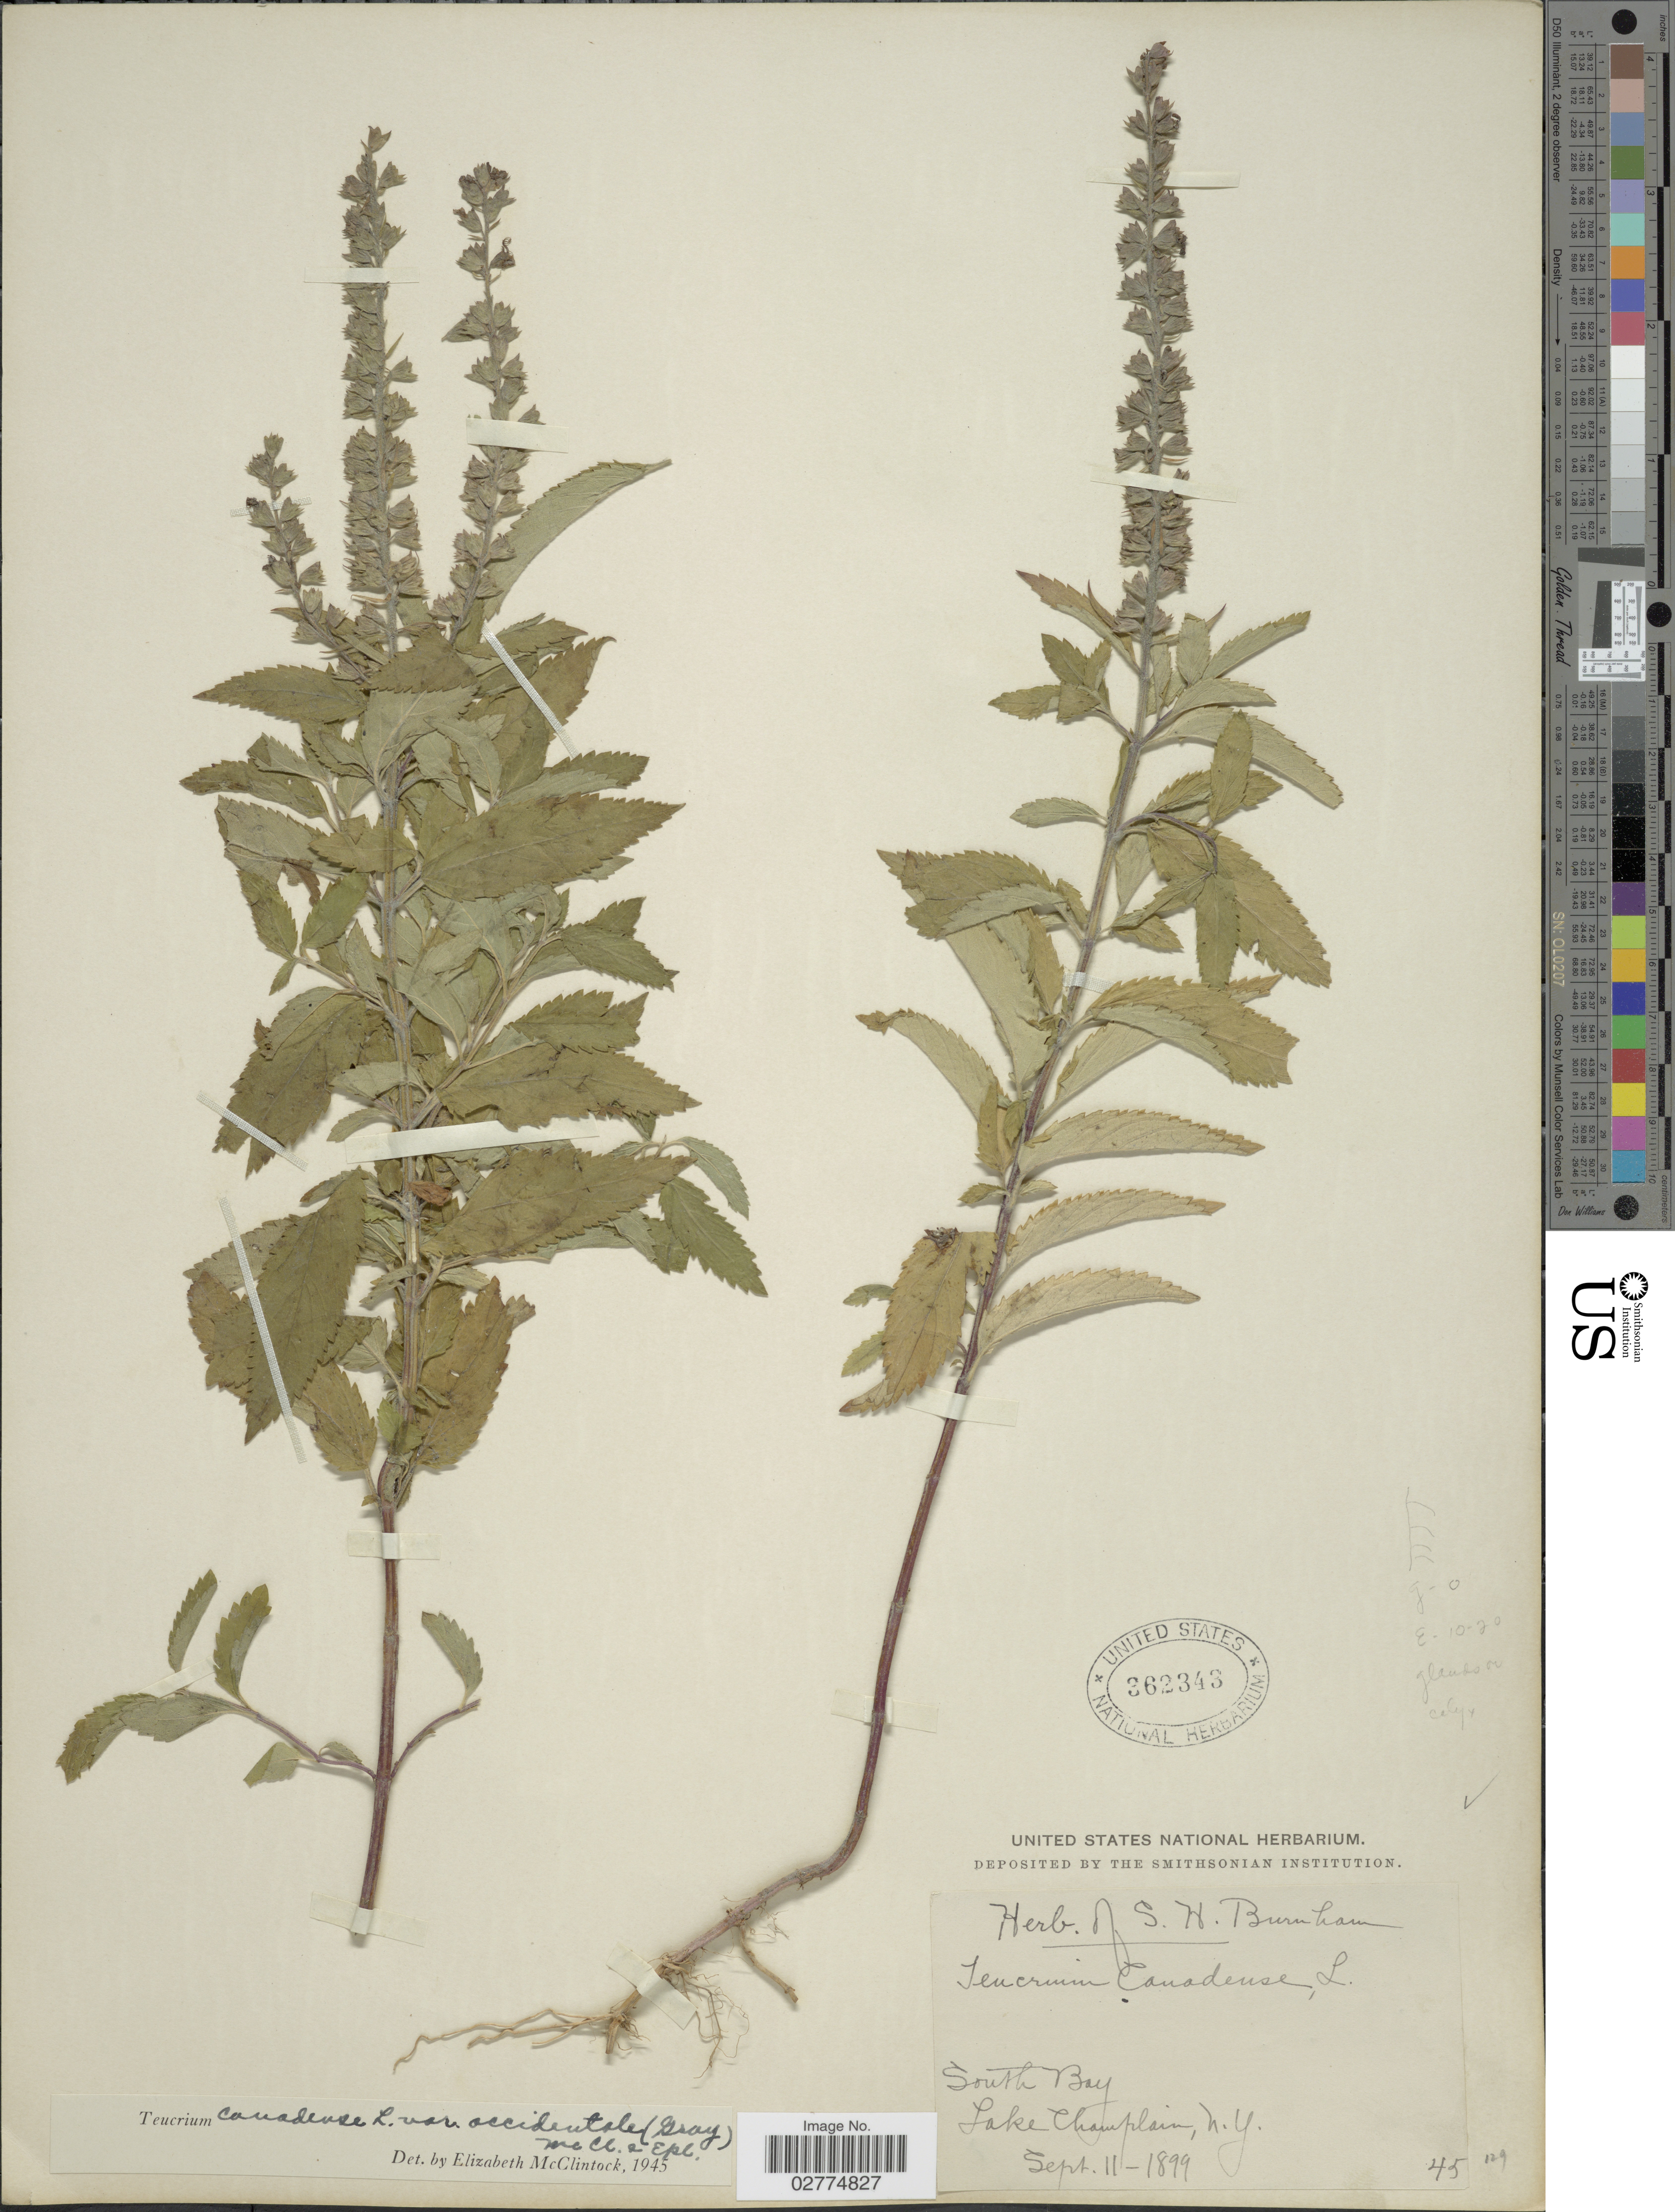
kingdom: Plantae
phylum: Tracheophyta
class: Magnoliopsida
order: Lamiales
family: Lamiaceae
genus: Teucrium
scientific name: Teucrium canadense var. occidentale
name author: (A. Gray) E. M. McClint. & Epling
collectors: ex herb. S.H. Burnham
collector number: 45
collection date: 1899-09-11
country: United States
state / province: New York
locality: South Bay, Lake Champlain, N.Y.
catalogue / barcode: US 362343